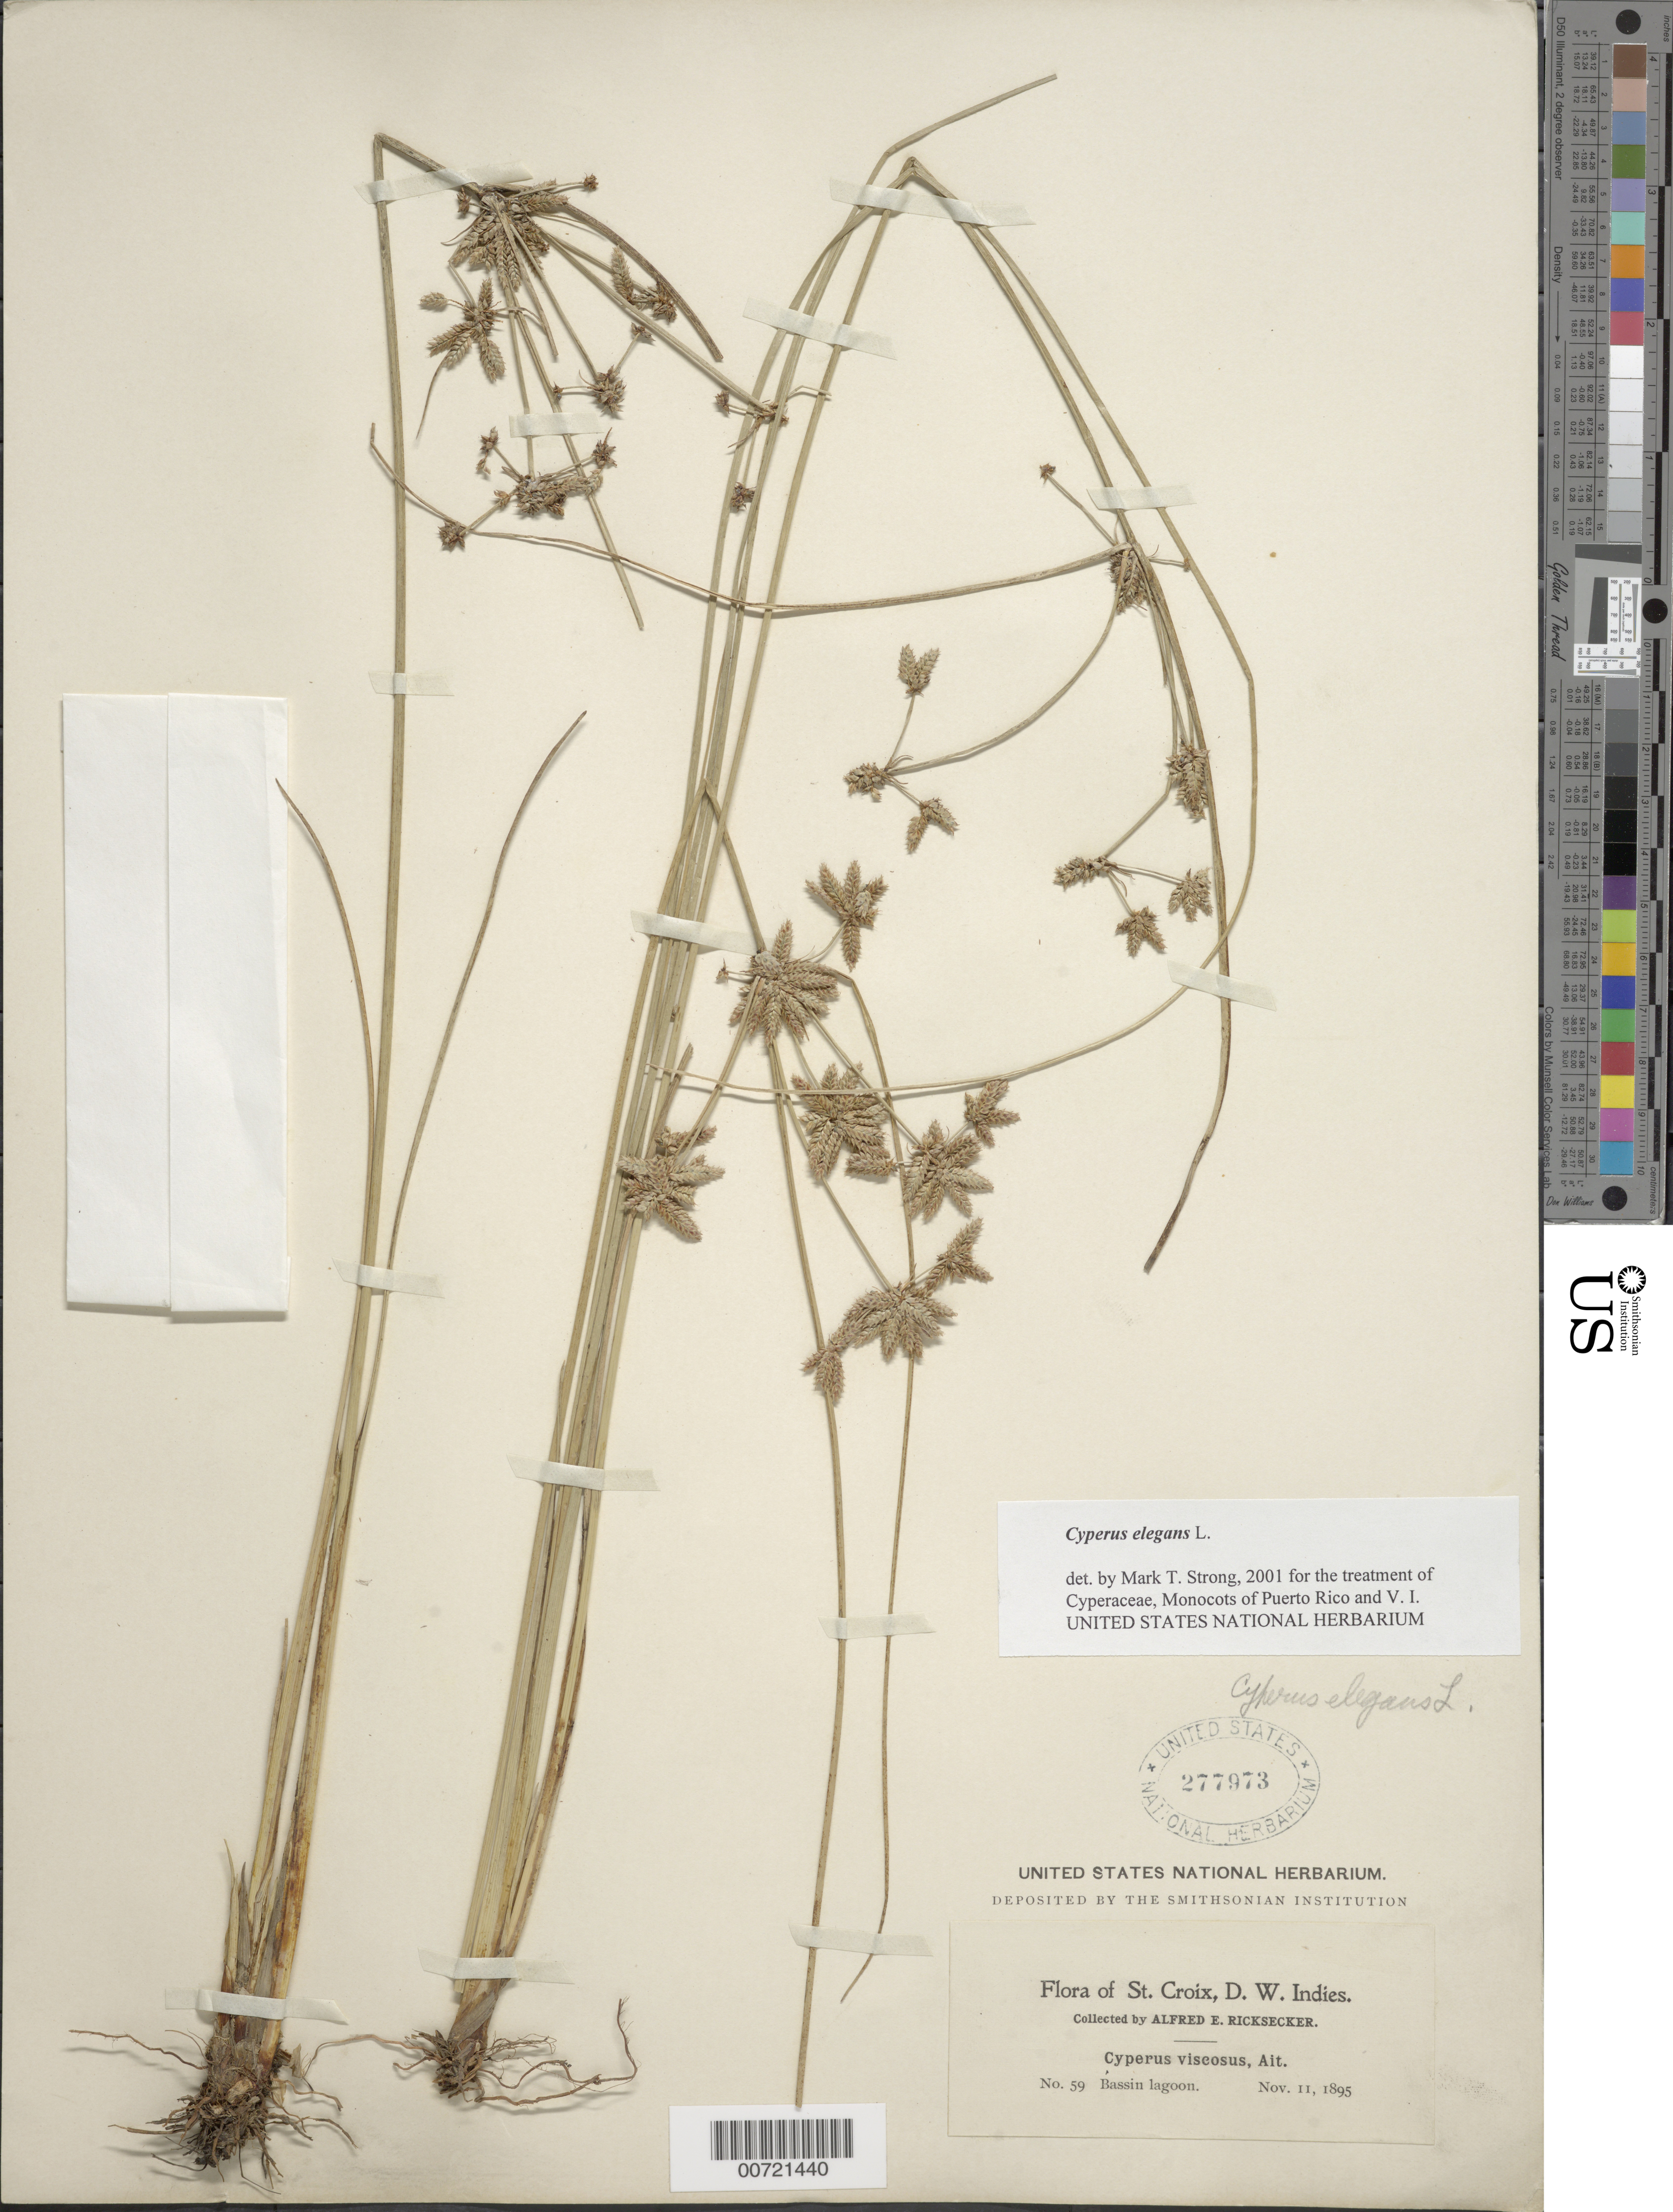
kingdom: Plantae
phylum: Tracheophyta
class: Liliopsida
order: Poales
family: Cyperaceae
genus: Cyperus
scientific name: Cyperus elegans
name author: L.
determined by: Strong, M. T., (US), Smithsonian Institution - National Museum of Natural History (UNITED STATES)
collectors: A. E. Ricksecker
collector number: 59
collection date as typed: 11 Nov 1895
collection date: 1895-11-11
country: U.S. Virgin Islands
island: St. Croix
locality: St. Croix: Bassin Lagoon.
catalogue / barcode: US 277973